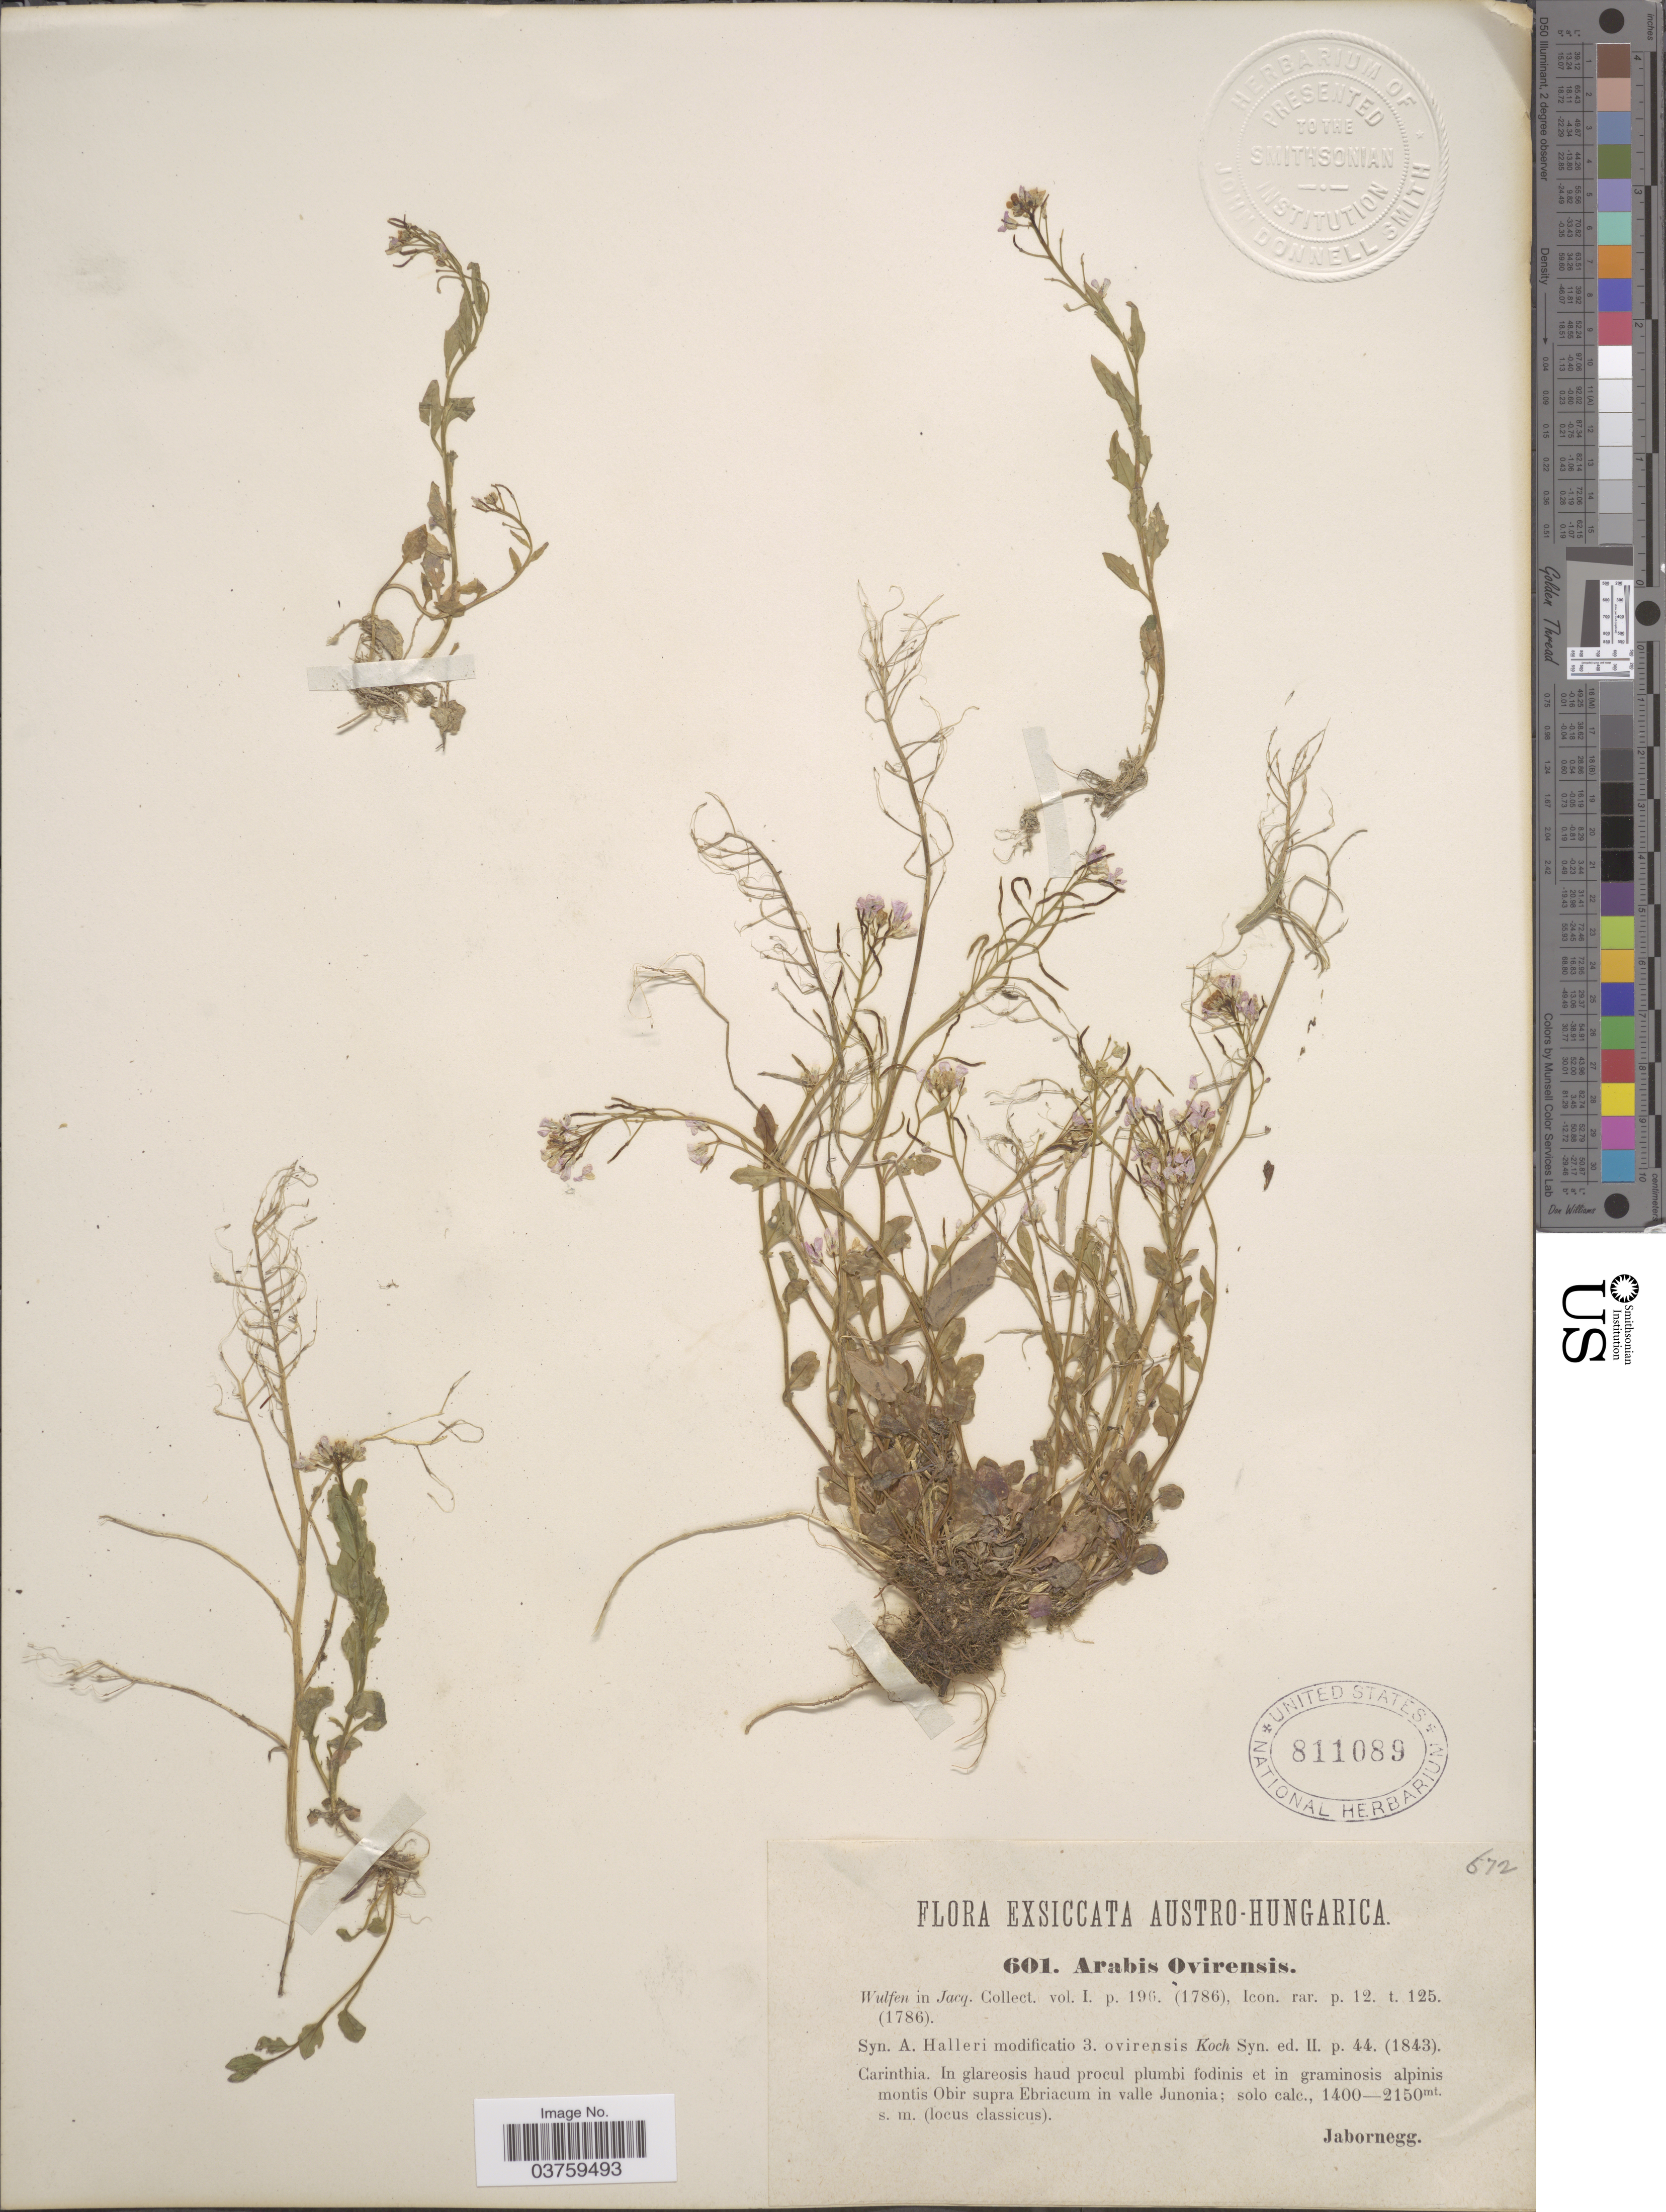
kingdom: Plantae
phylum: Tracheophyta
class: Magnoliopsida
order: Brassicales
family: Brassicaceae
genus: Arabis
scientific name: Arabis ovirensis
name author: Wulfen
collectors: Jabornegg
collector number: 601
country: Hungary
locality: Austro-Hungarica. Carinthia . In glareosis haud procul plumbi fodinis et in graminosis aplinis montis Obir supra Ebriacum in valle Junonia; solo calc.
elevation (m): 1400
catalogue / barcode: US 811089